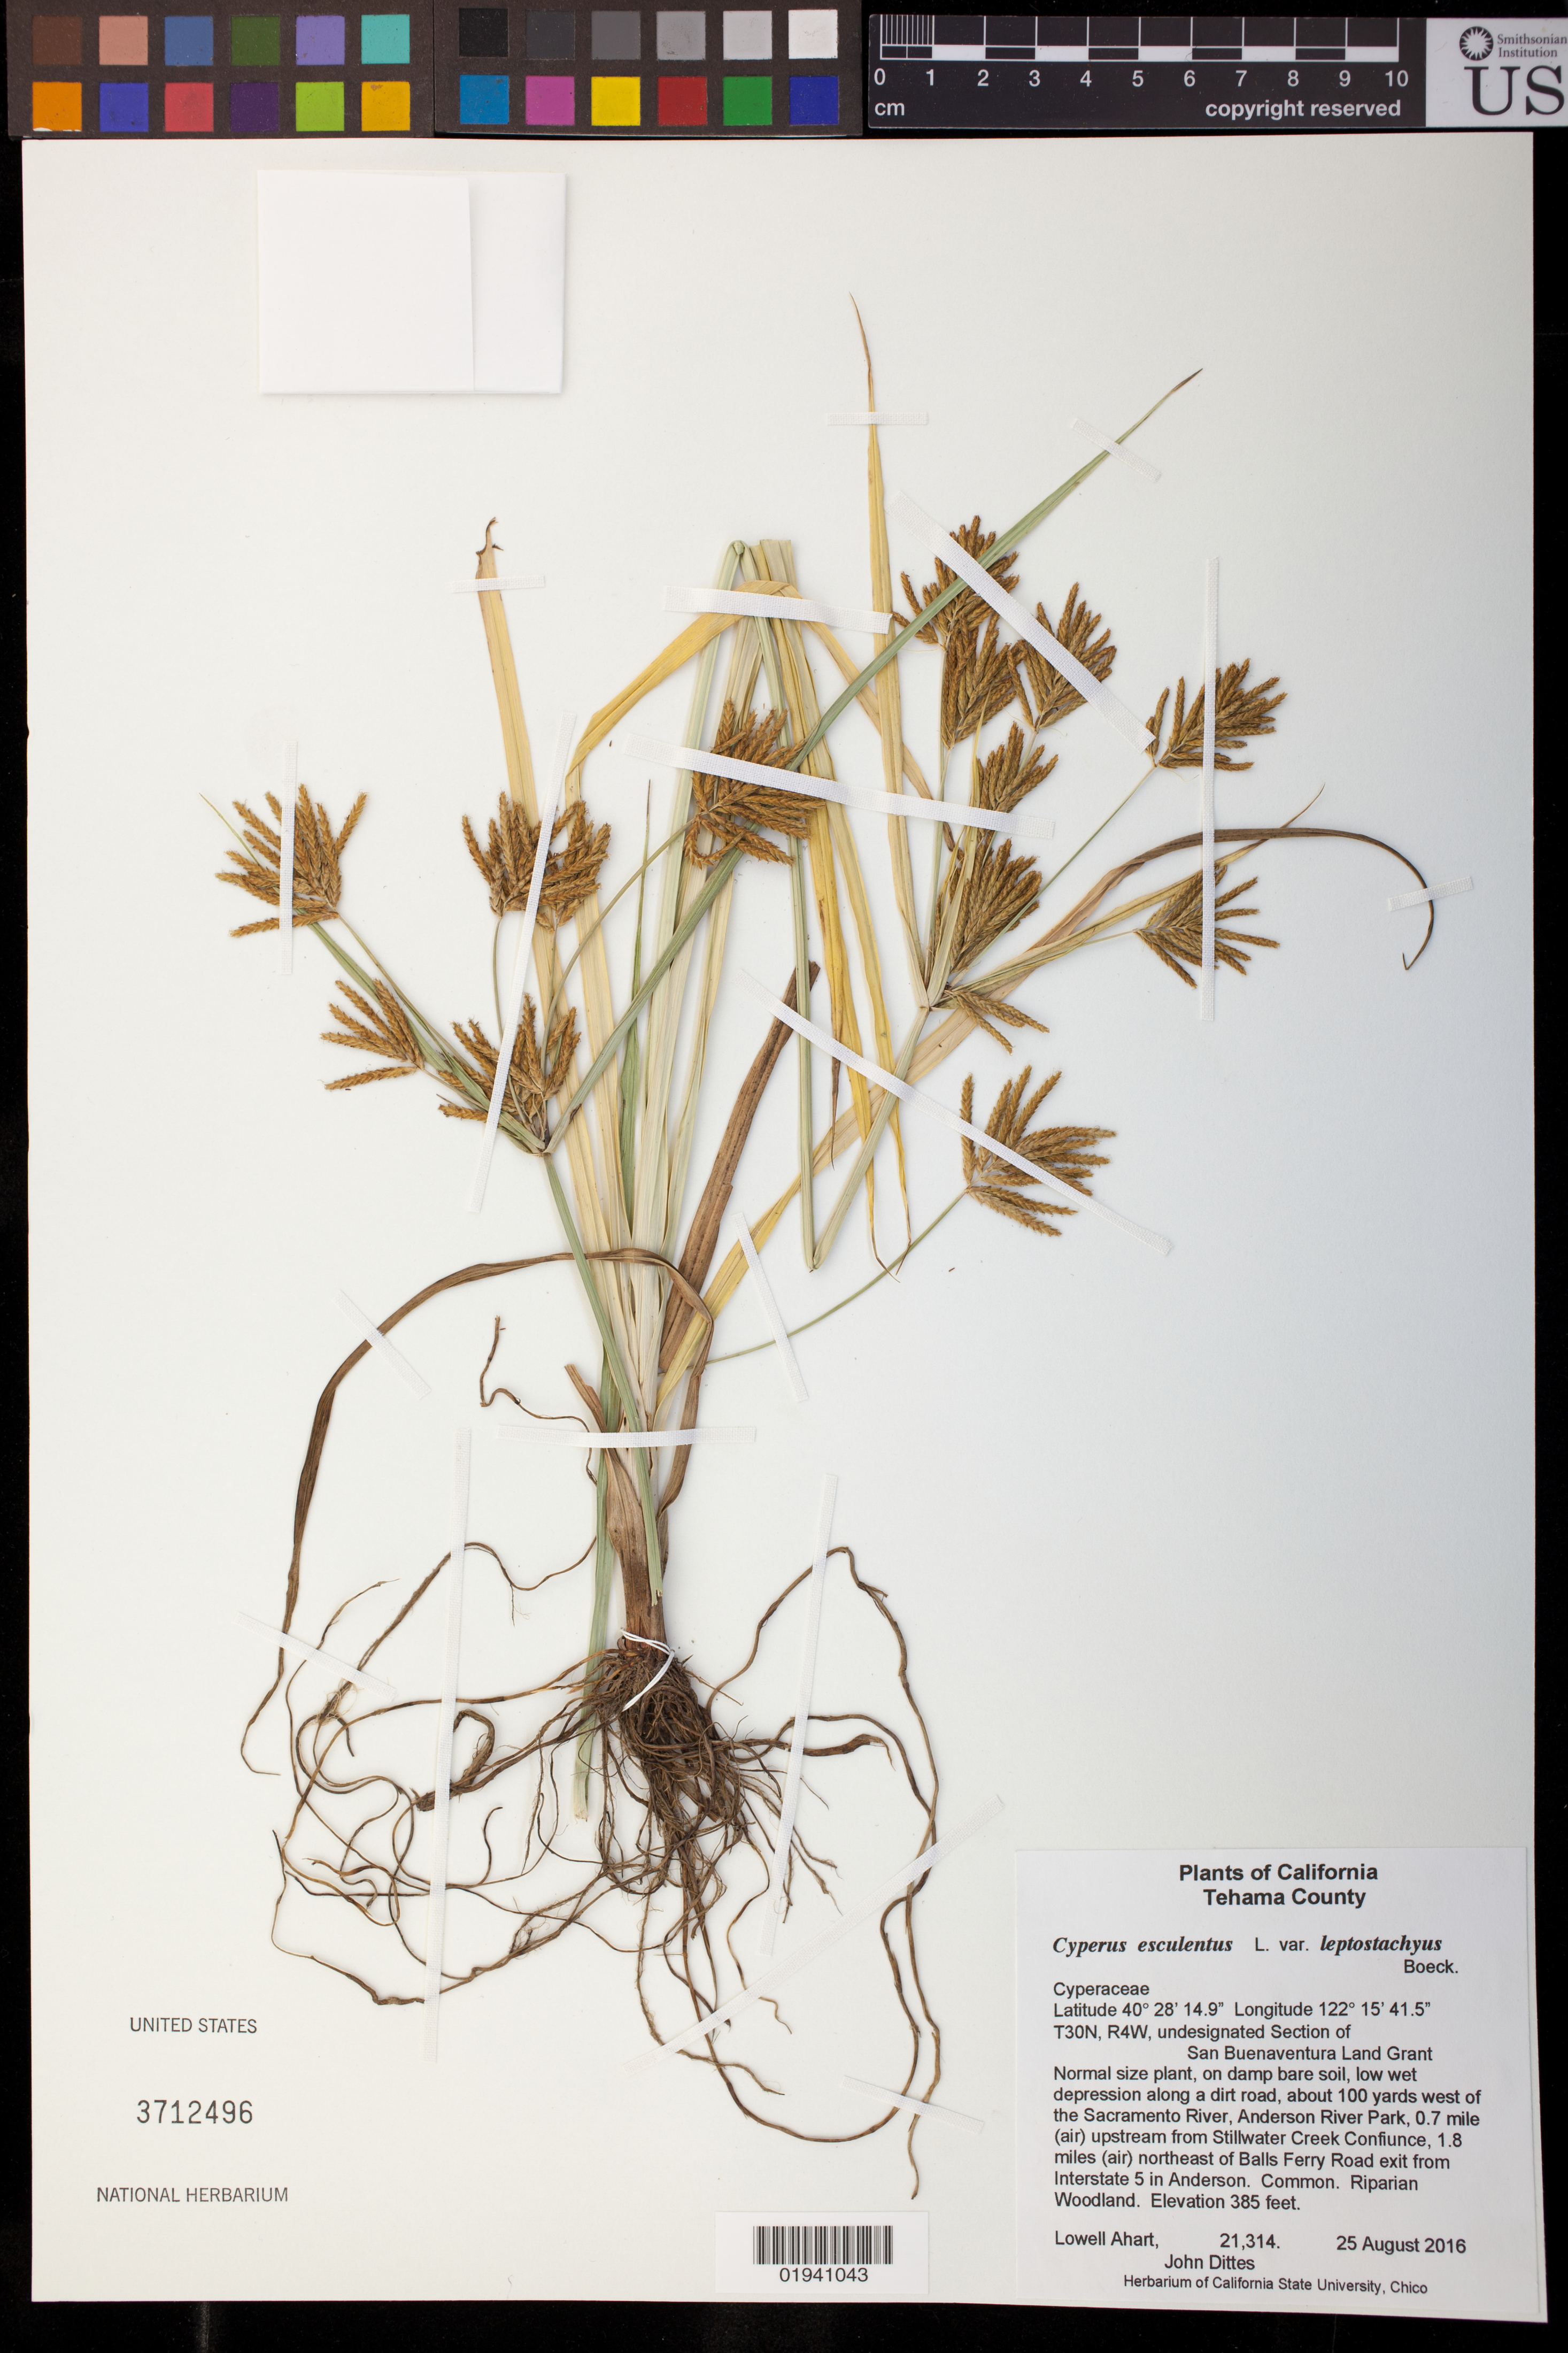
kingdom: Plantae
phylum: Tracheophyta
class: Liliopsida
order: Poales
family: Cyperaceae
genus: Cyperus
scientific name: Cyperus esculentus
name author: L.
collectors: L. Ahart & J. Dittes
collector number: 21314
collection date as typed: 25 August 2016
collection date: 2016-08-25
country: United States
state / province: California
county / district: Tehama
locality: about 100 yards west of the Sacramento River, Anderson River Park, 0.7 mile (air) upstream from Stillwater Creek Confiunce, 1.8 miles (air) northeast of Balls Ferry Road exit from Interstate 5 in Anderson.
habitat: on damp bare soil, low depression along a dirt road, riparian woodland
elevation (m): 117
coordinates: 40 28 14.9, 122 15 41.5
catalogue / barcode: US 3712496